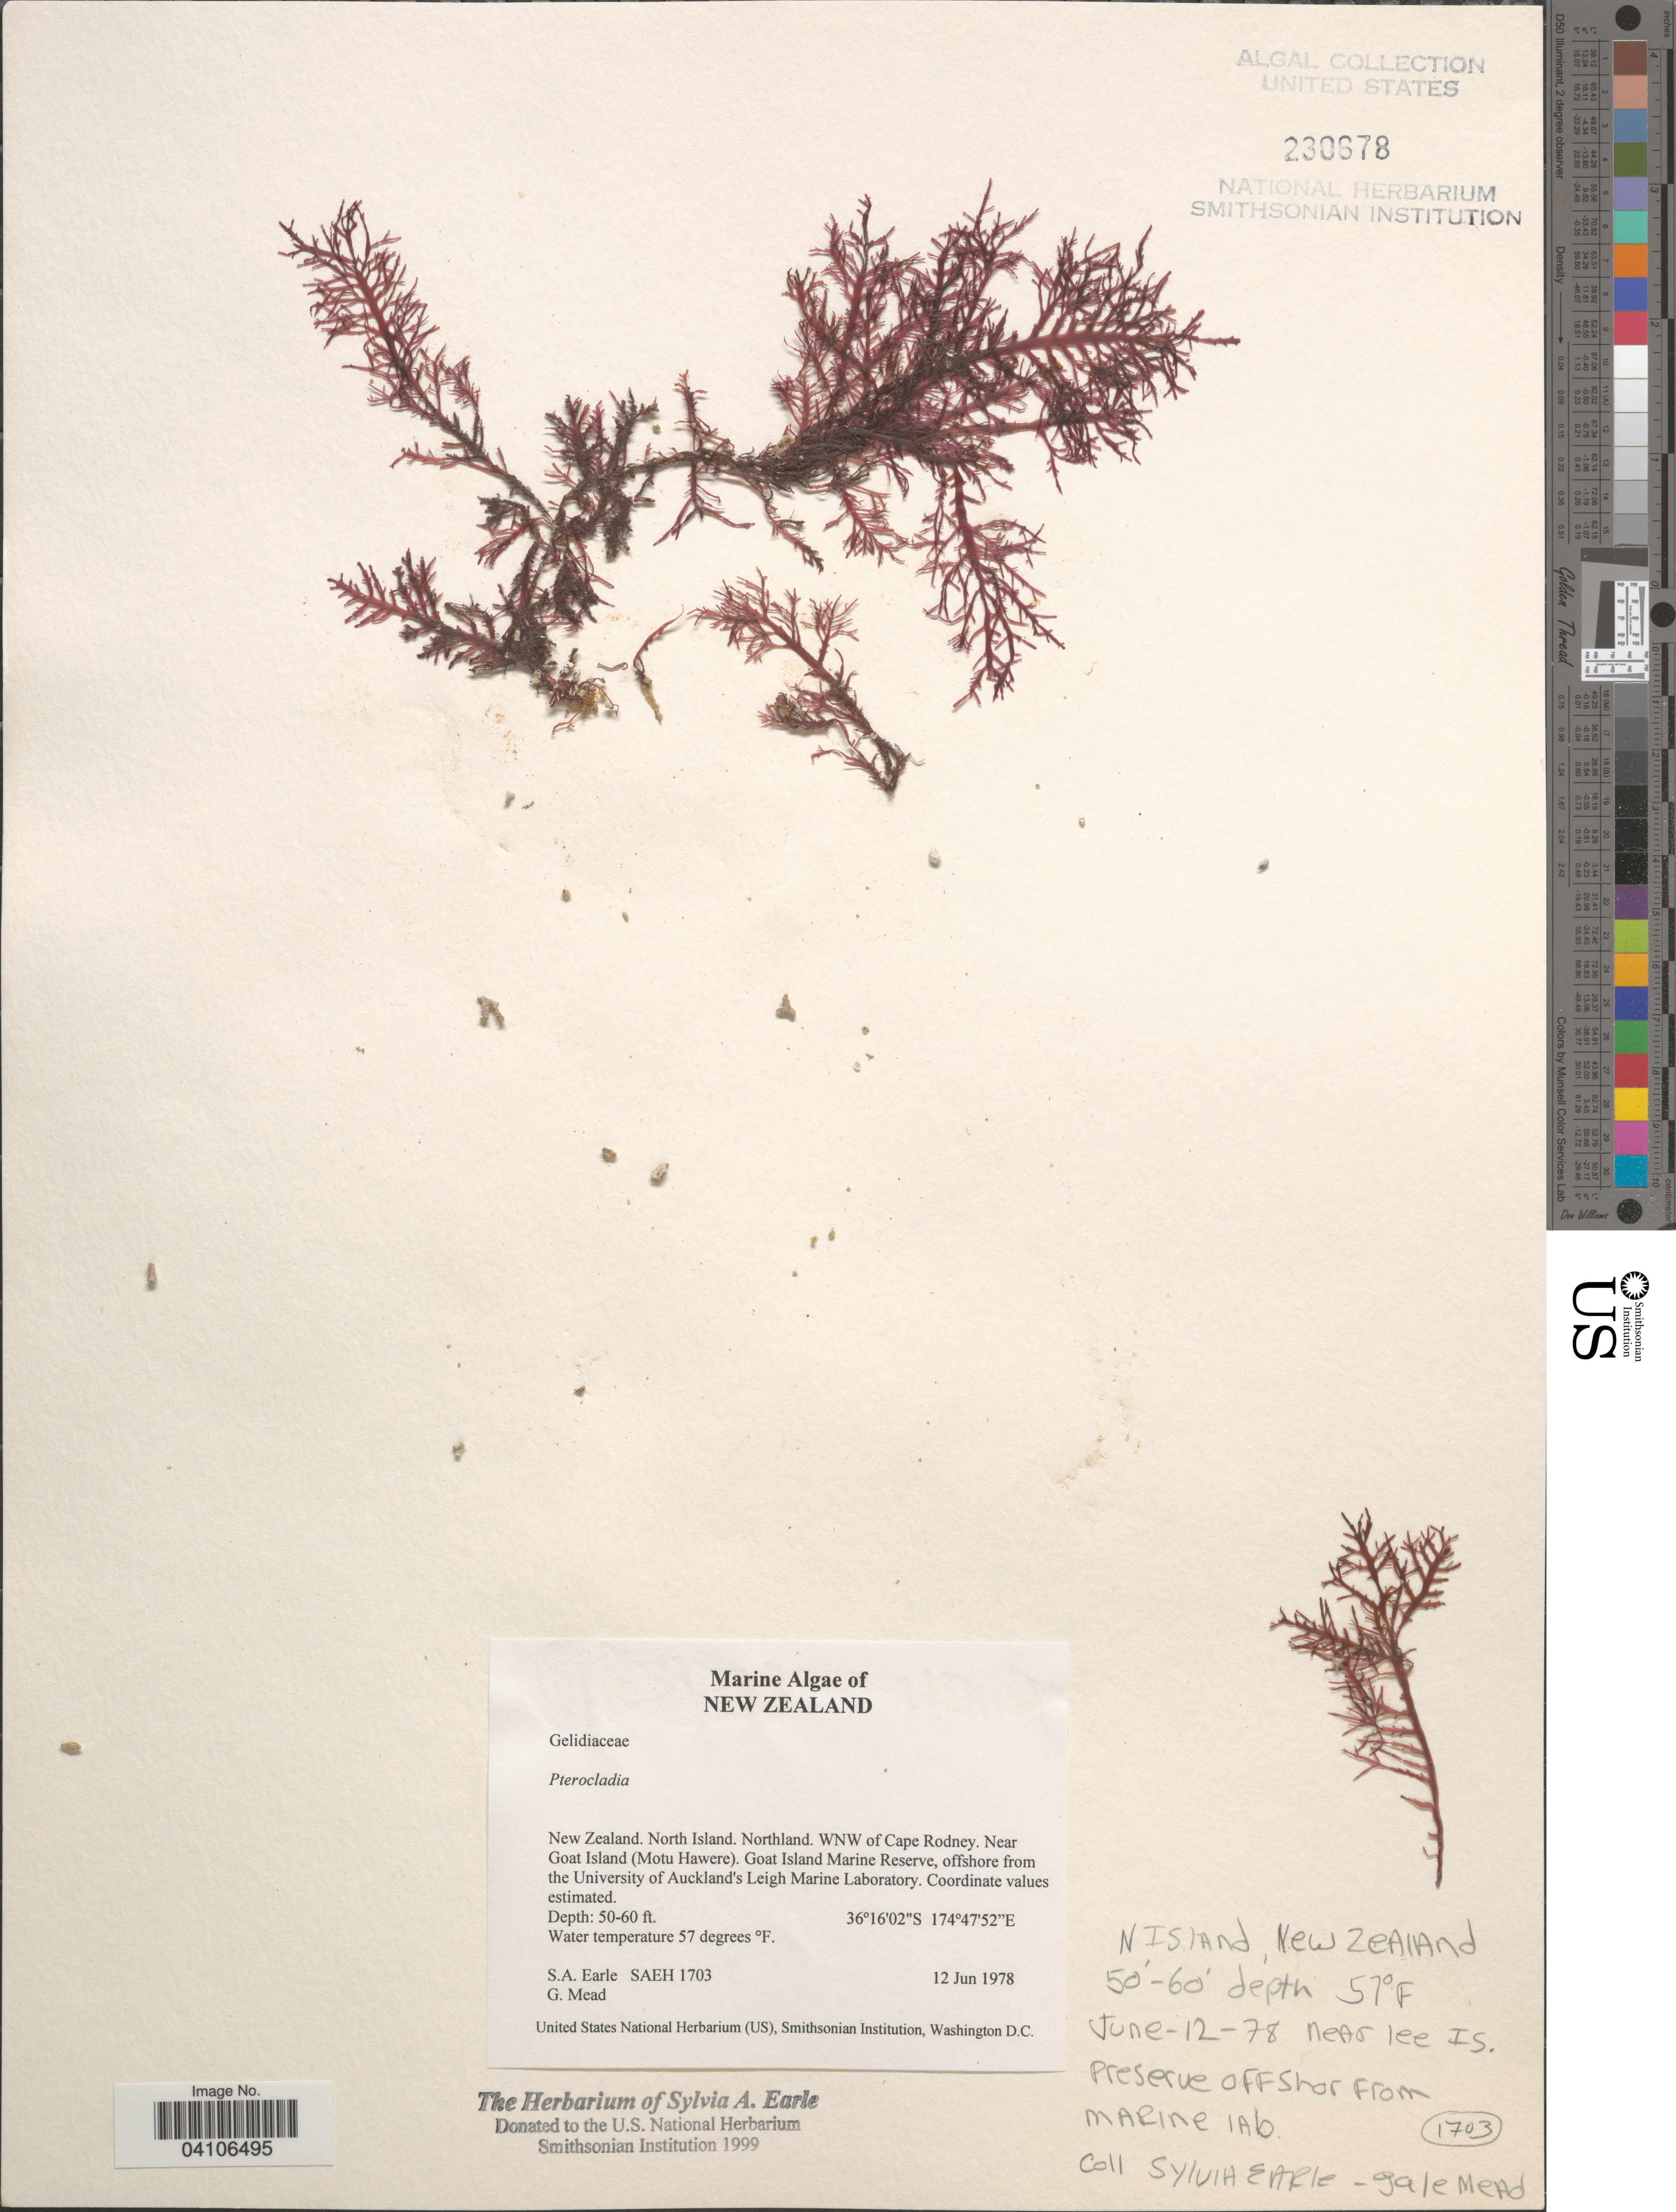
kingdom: Plantae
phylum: Rhodophyta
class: Florideophyceae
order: Gelidiales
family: Pterocladiaceae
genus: Pterocladia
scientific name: Pterocladia sp.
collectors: S. A. Earle & G. Mead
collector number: SAEH1703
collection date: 1978-06-12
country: New Zealand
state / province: Northland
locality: North Island. WNW of Cape Rodney. Near Goat Island (Motu Hawere). Goat Island Marine Reserve, offshore from the University of Auckland's Leigh Marine Laboratory.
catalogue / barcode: US 230678